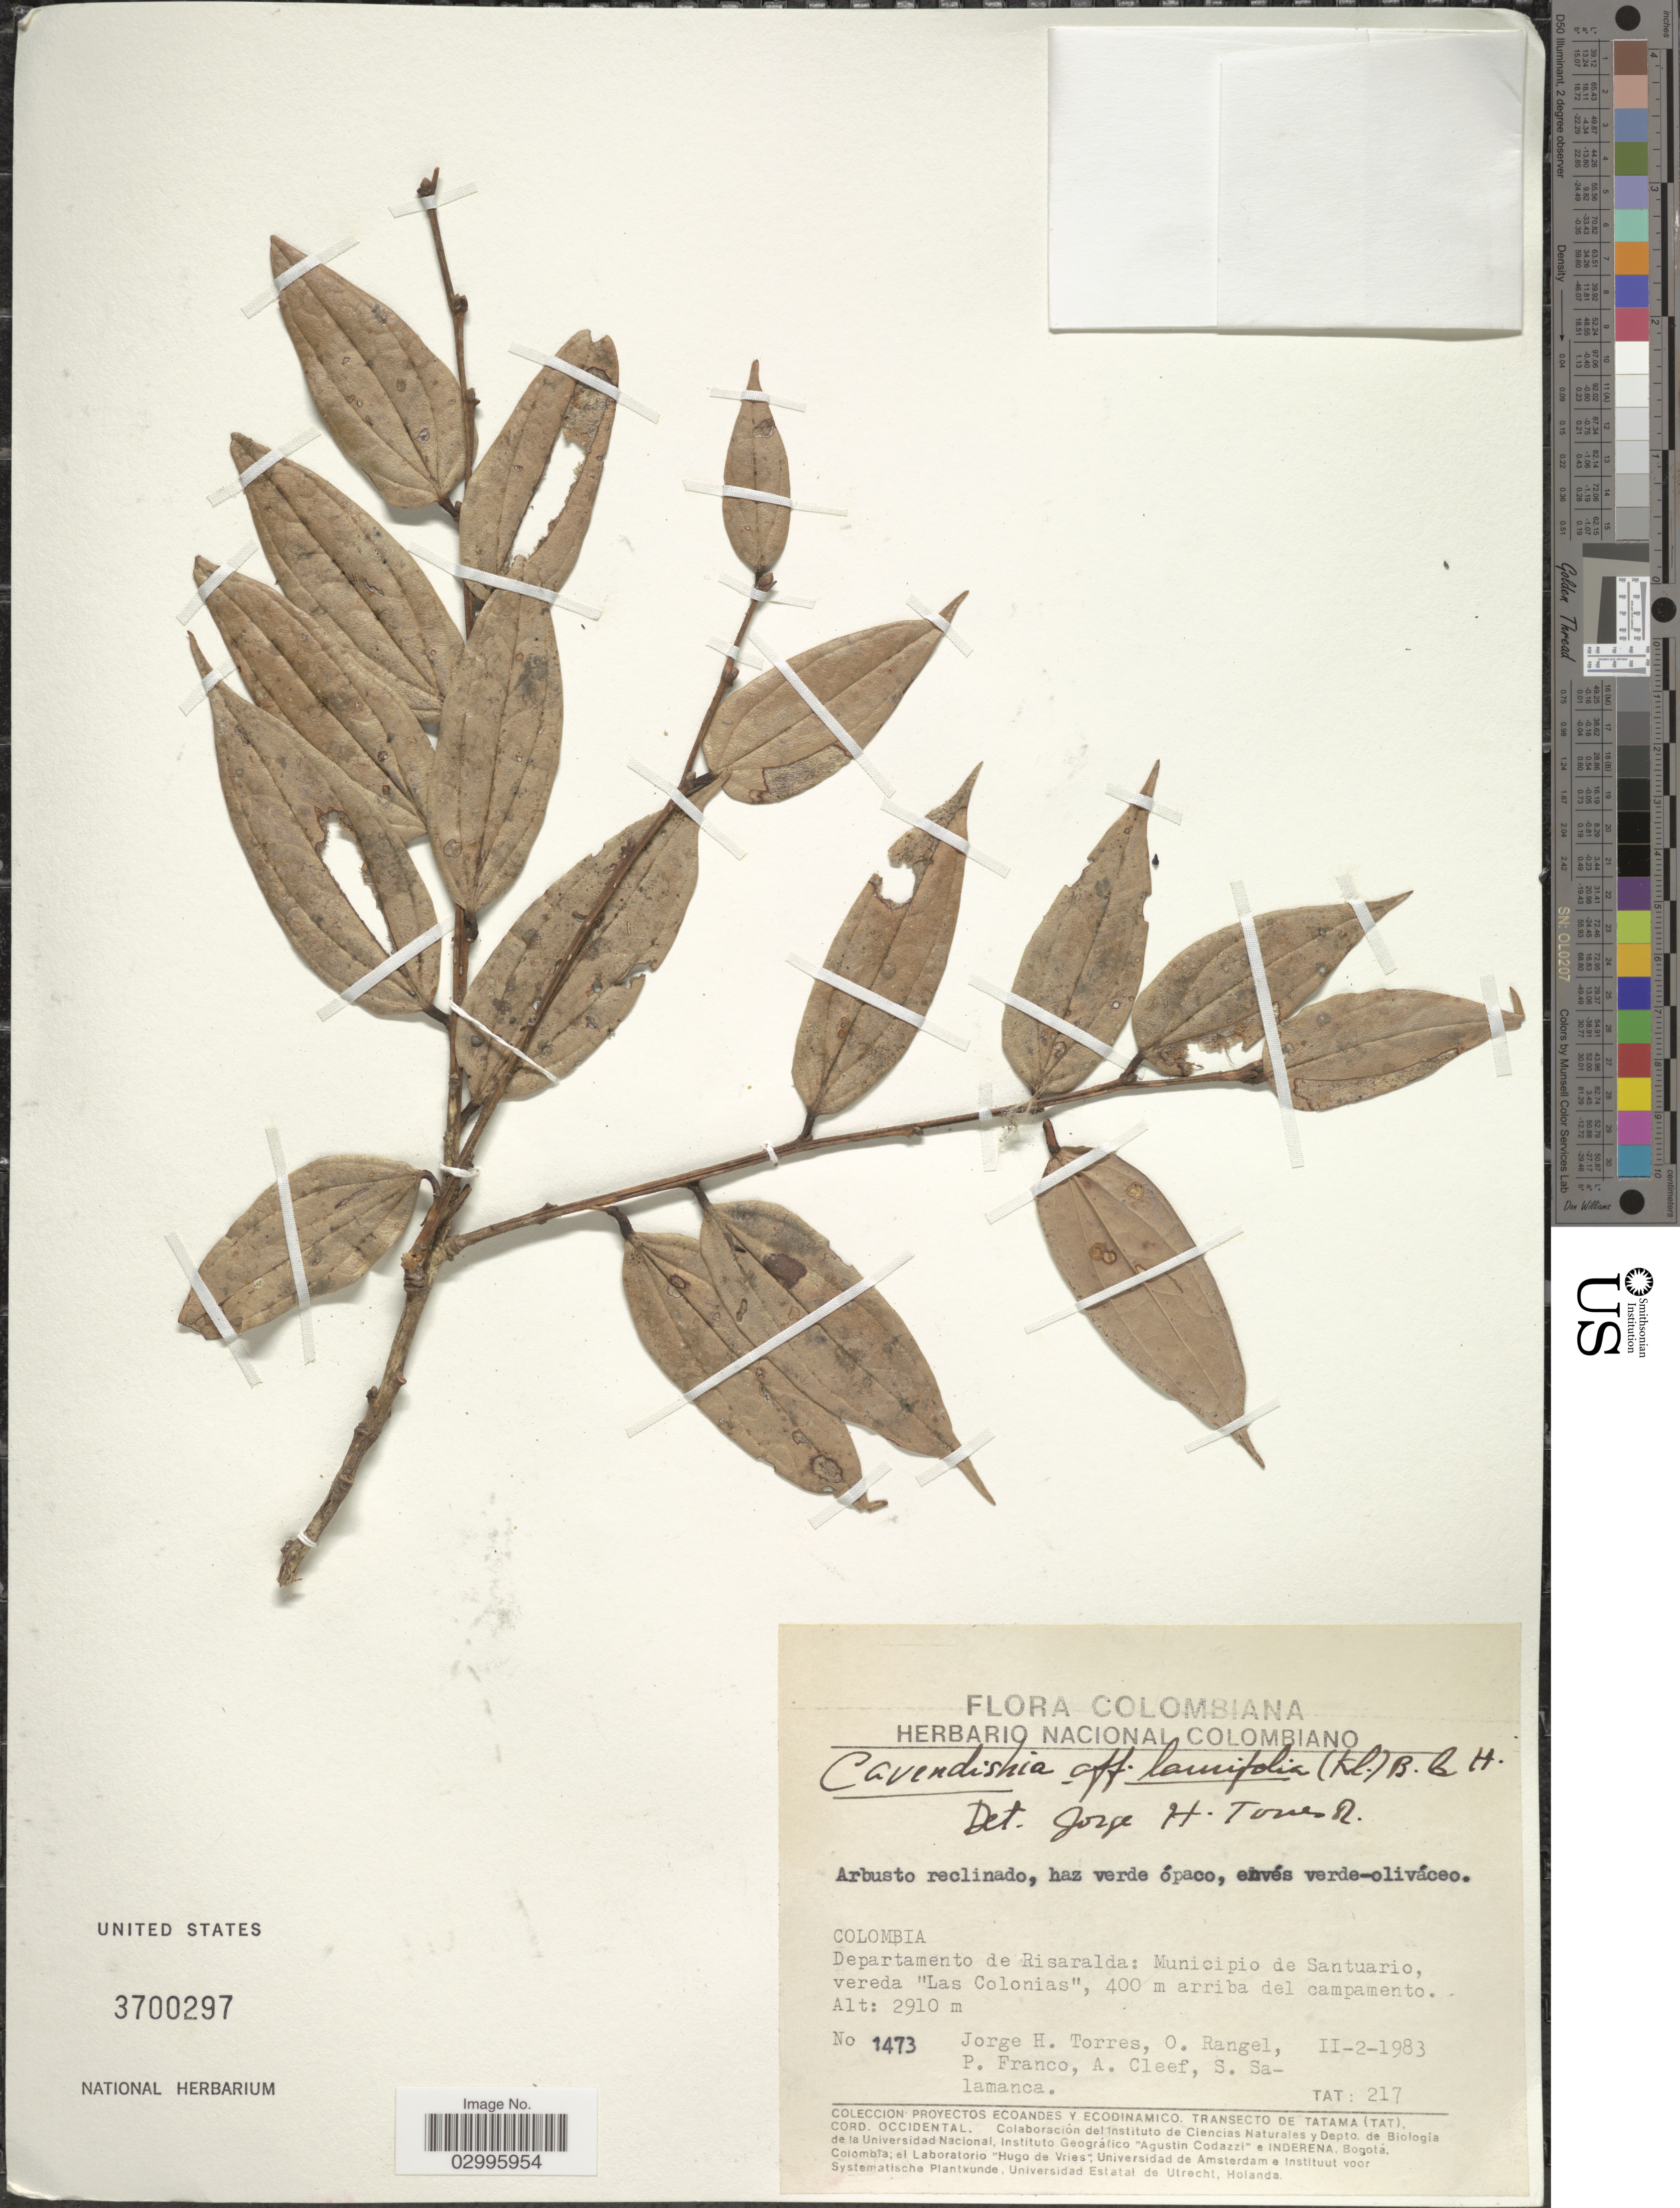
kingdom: Plantae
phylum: Tracheophyta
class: Magnoliopsida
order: Ericales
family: Ericaceae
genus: Cavendishia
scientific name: Cavendishia laurifolia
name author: (Klotzsch) Benth. & Hook. f.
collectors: J. H. Torres, O. Rangel, P. Franco, A. M. Cleef & S. Salamanca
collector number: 1473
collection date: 1983-02-02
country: Colombia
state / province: Risaralda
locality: Departamento de Risaralda: Municipio de Santuario, vereda "Las Colonias", 400 m arriba del campamento.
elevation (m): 400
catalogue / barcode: US 3700297